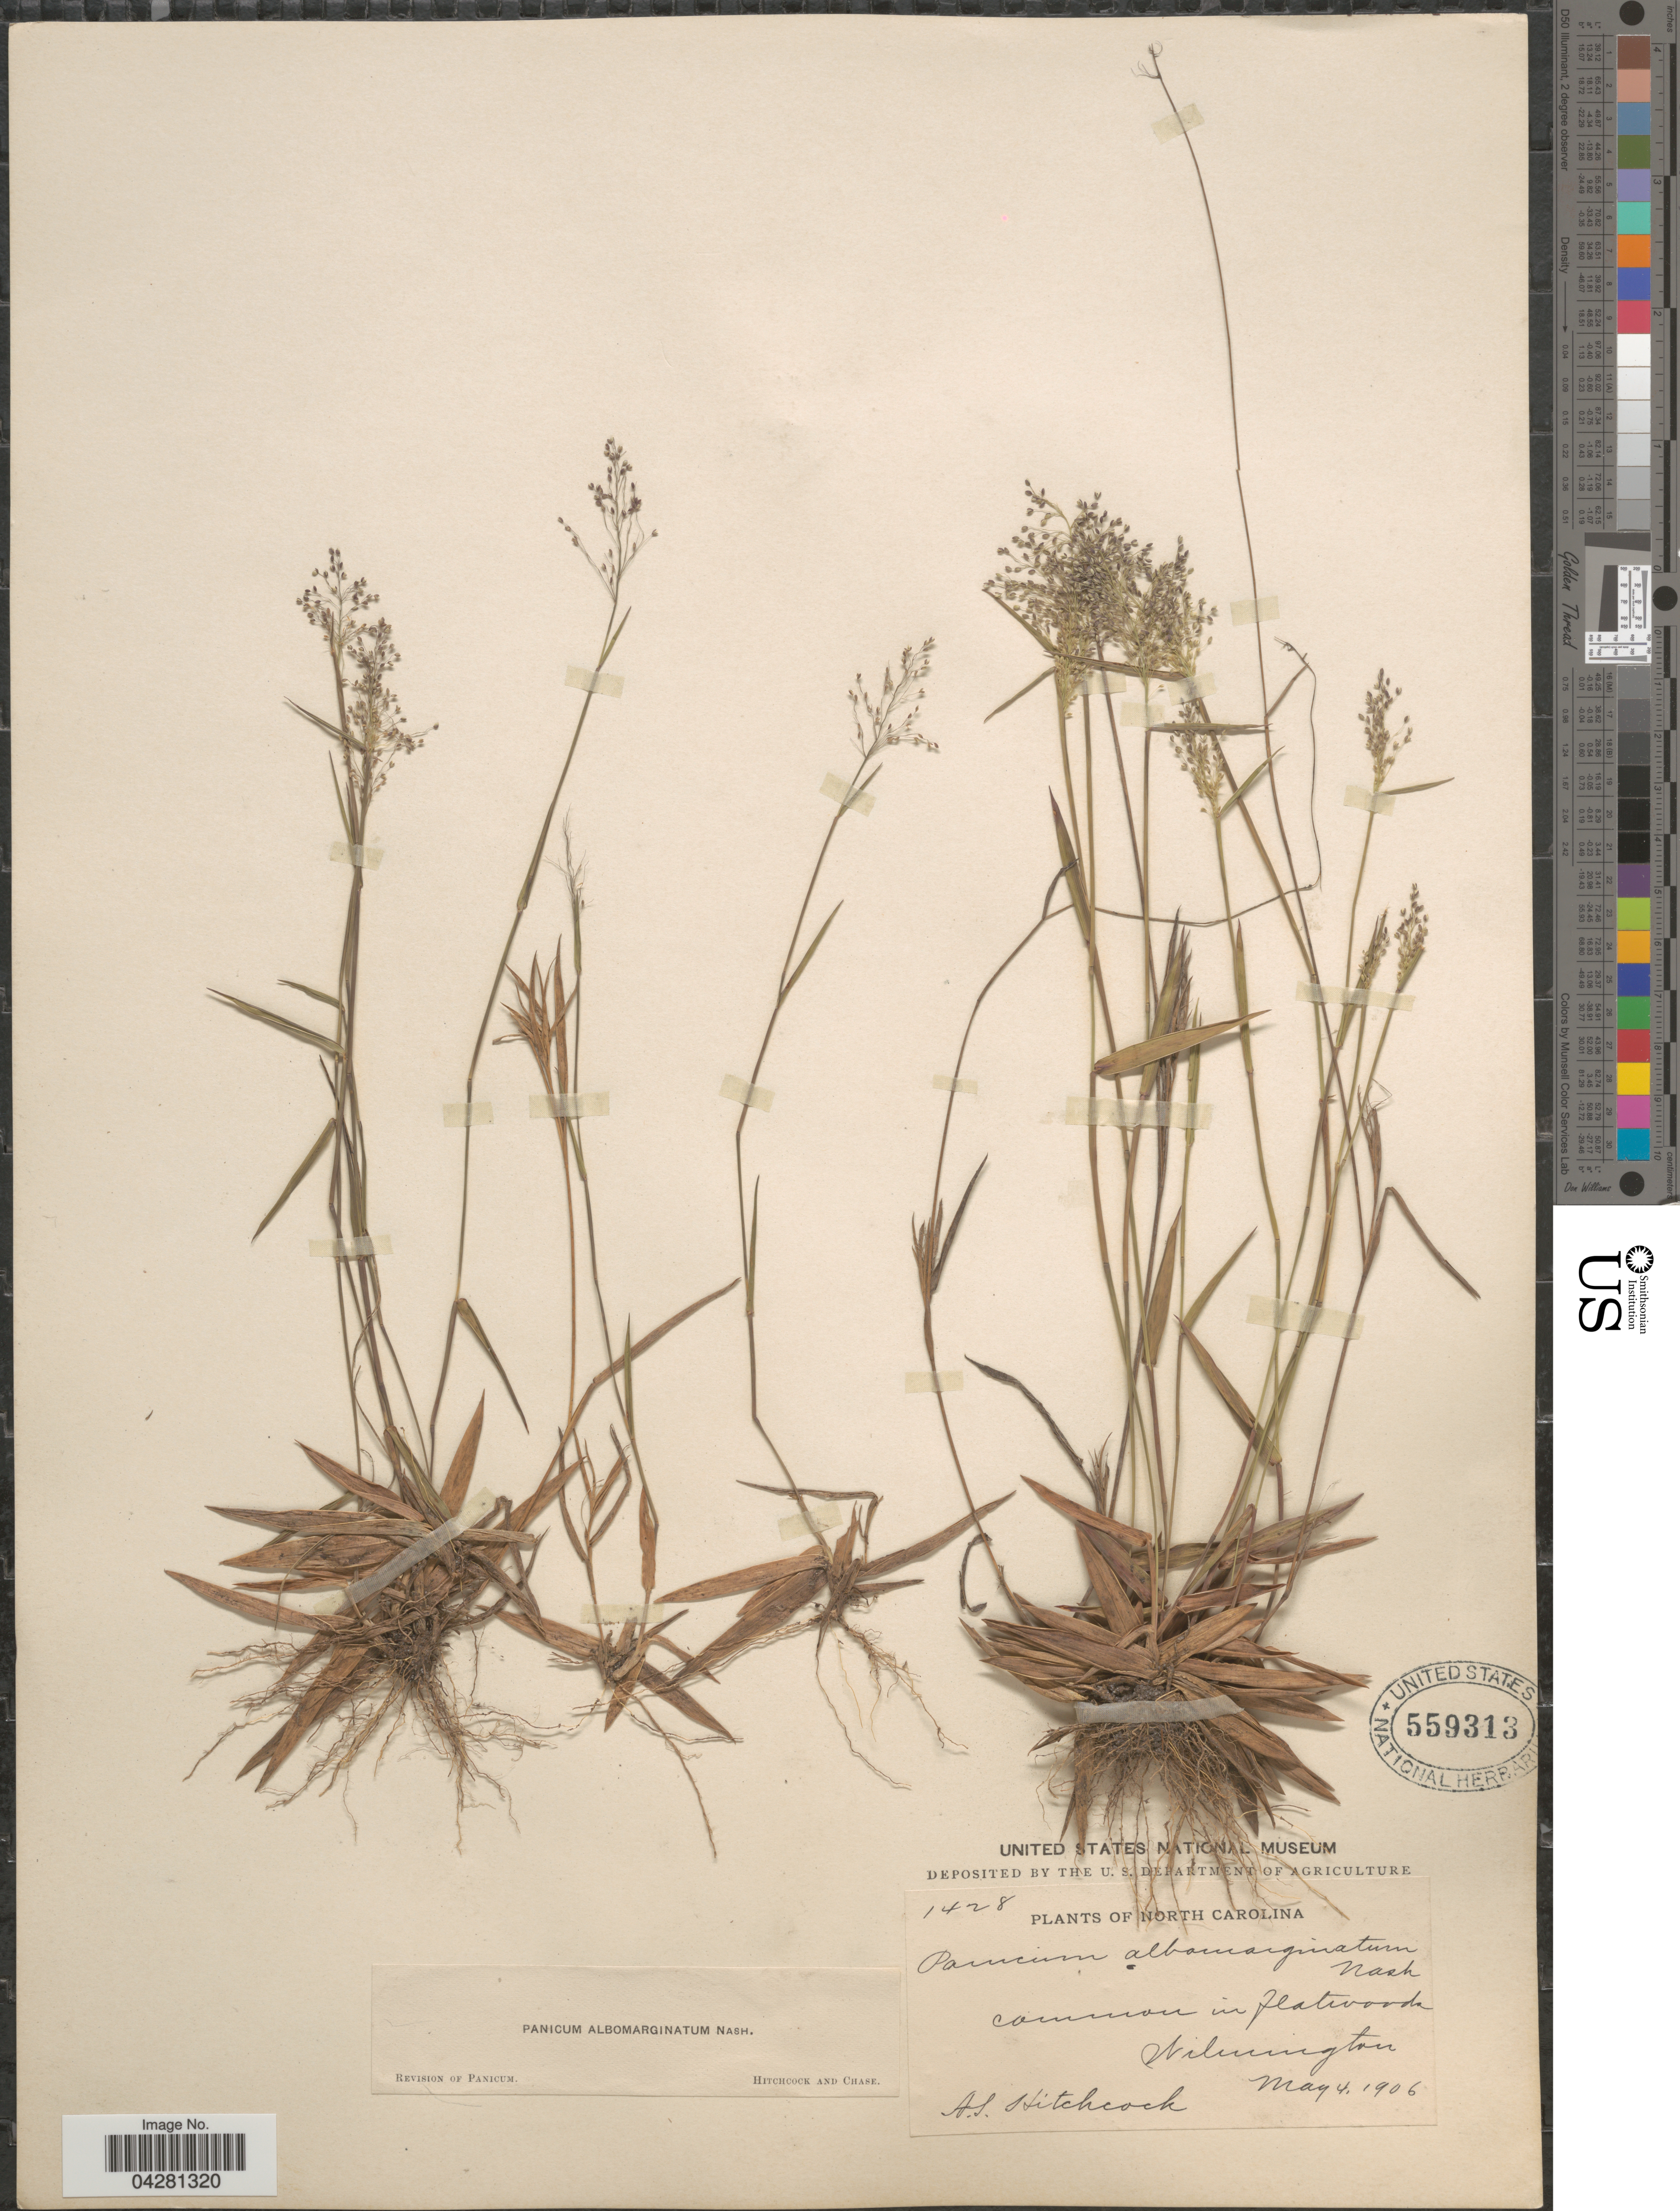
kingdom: Plantae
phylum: Tracheophyta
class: Liliopsida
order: Poales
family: Poaceae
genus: Dichanthelium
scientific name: Dichanthelium dichotomum var. unciphyllum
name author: (Trin.) Davidse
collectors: A. S. Hitchcock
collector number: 1428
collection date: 1906-05-04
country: United States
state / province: North Carolina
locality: Wilmington.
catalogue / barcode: US 559313